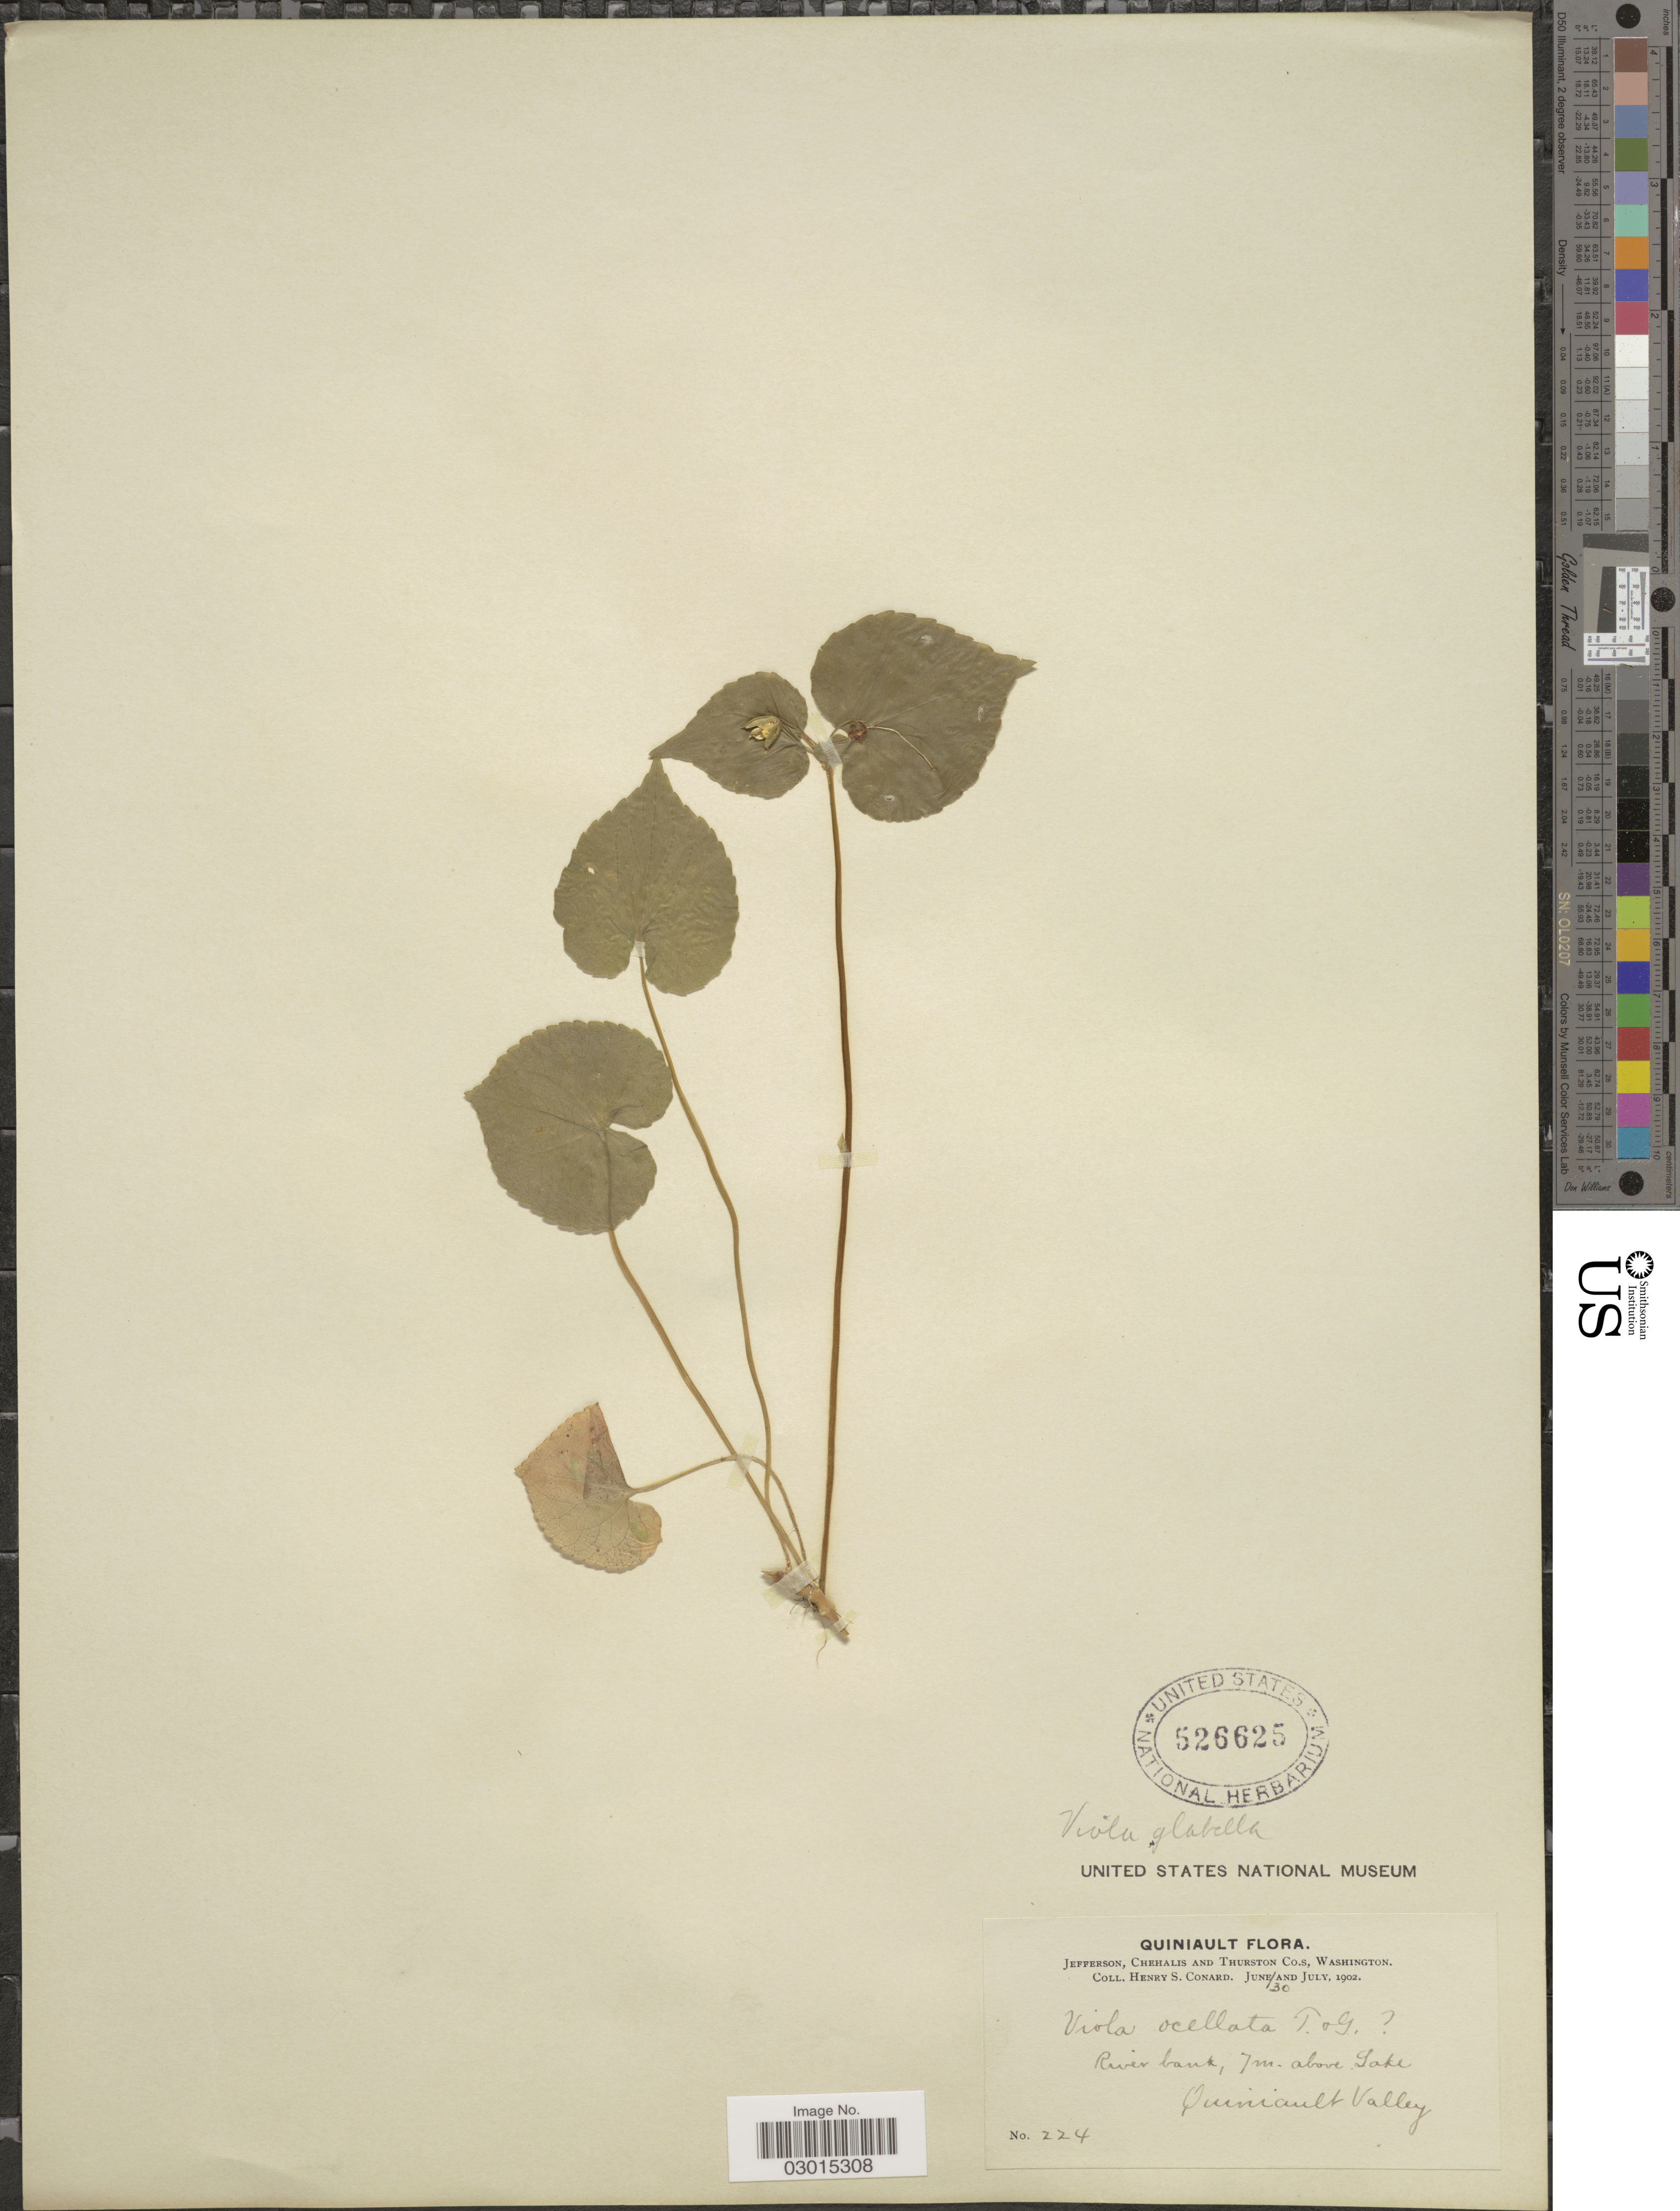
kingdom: Plantae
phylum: Tracheophyta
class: Magnoliopsida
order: Malpighiales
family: Violaceae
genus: Viola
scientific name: Viola glabella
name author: Nutt.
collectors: H. S. Conard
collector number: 224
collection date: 1902-06-30/1902-07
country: United States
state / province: Washington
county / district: Thurston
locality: Quiniault. Jefferson, Chehalis and Thurston Co.s. River bank, 7 m. above Lake Quiniault Valley.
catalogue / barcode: US 526625